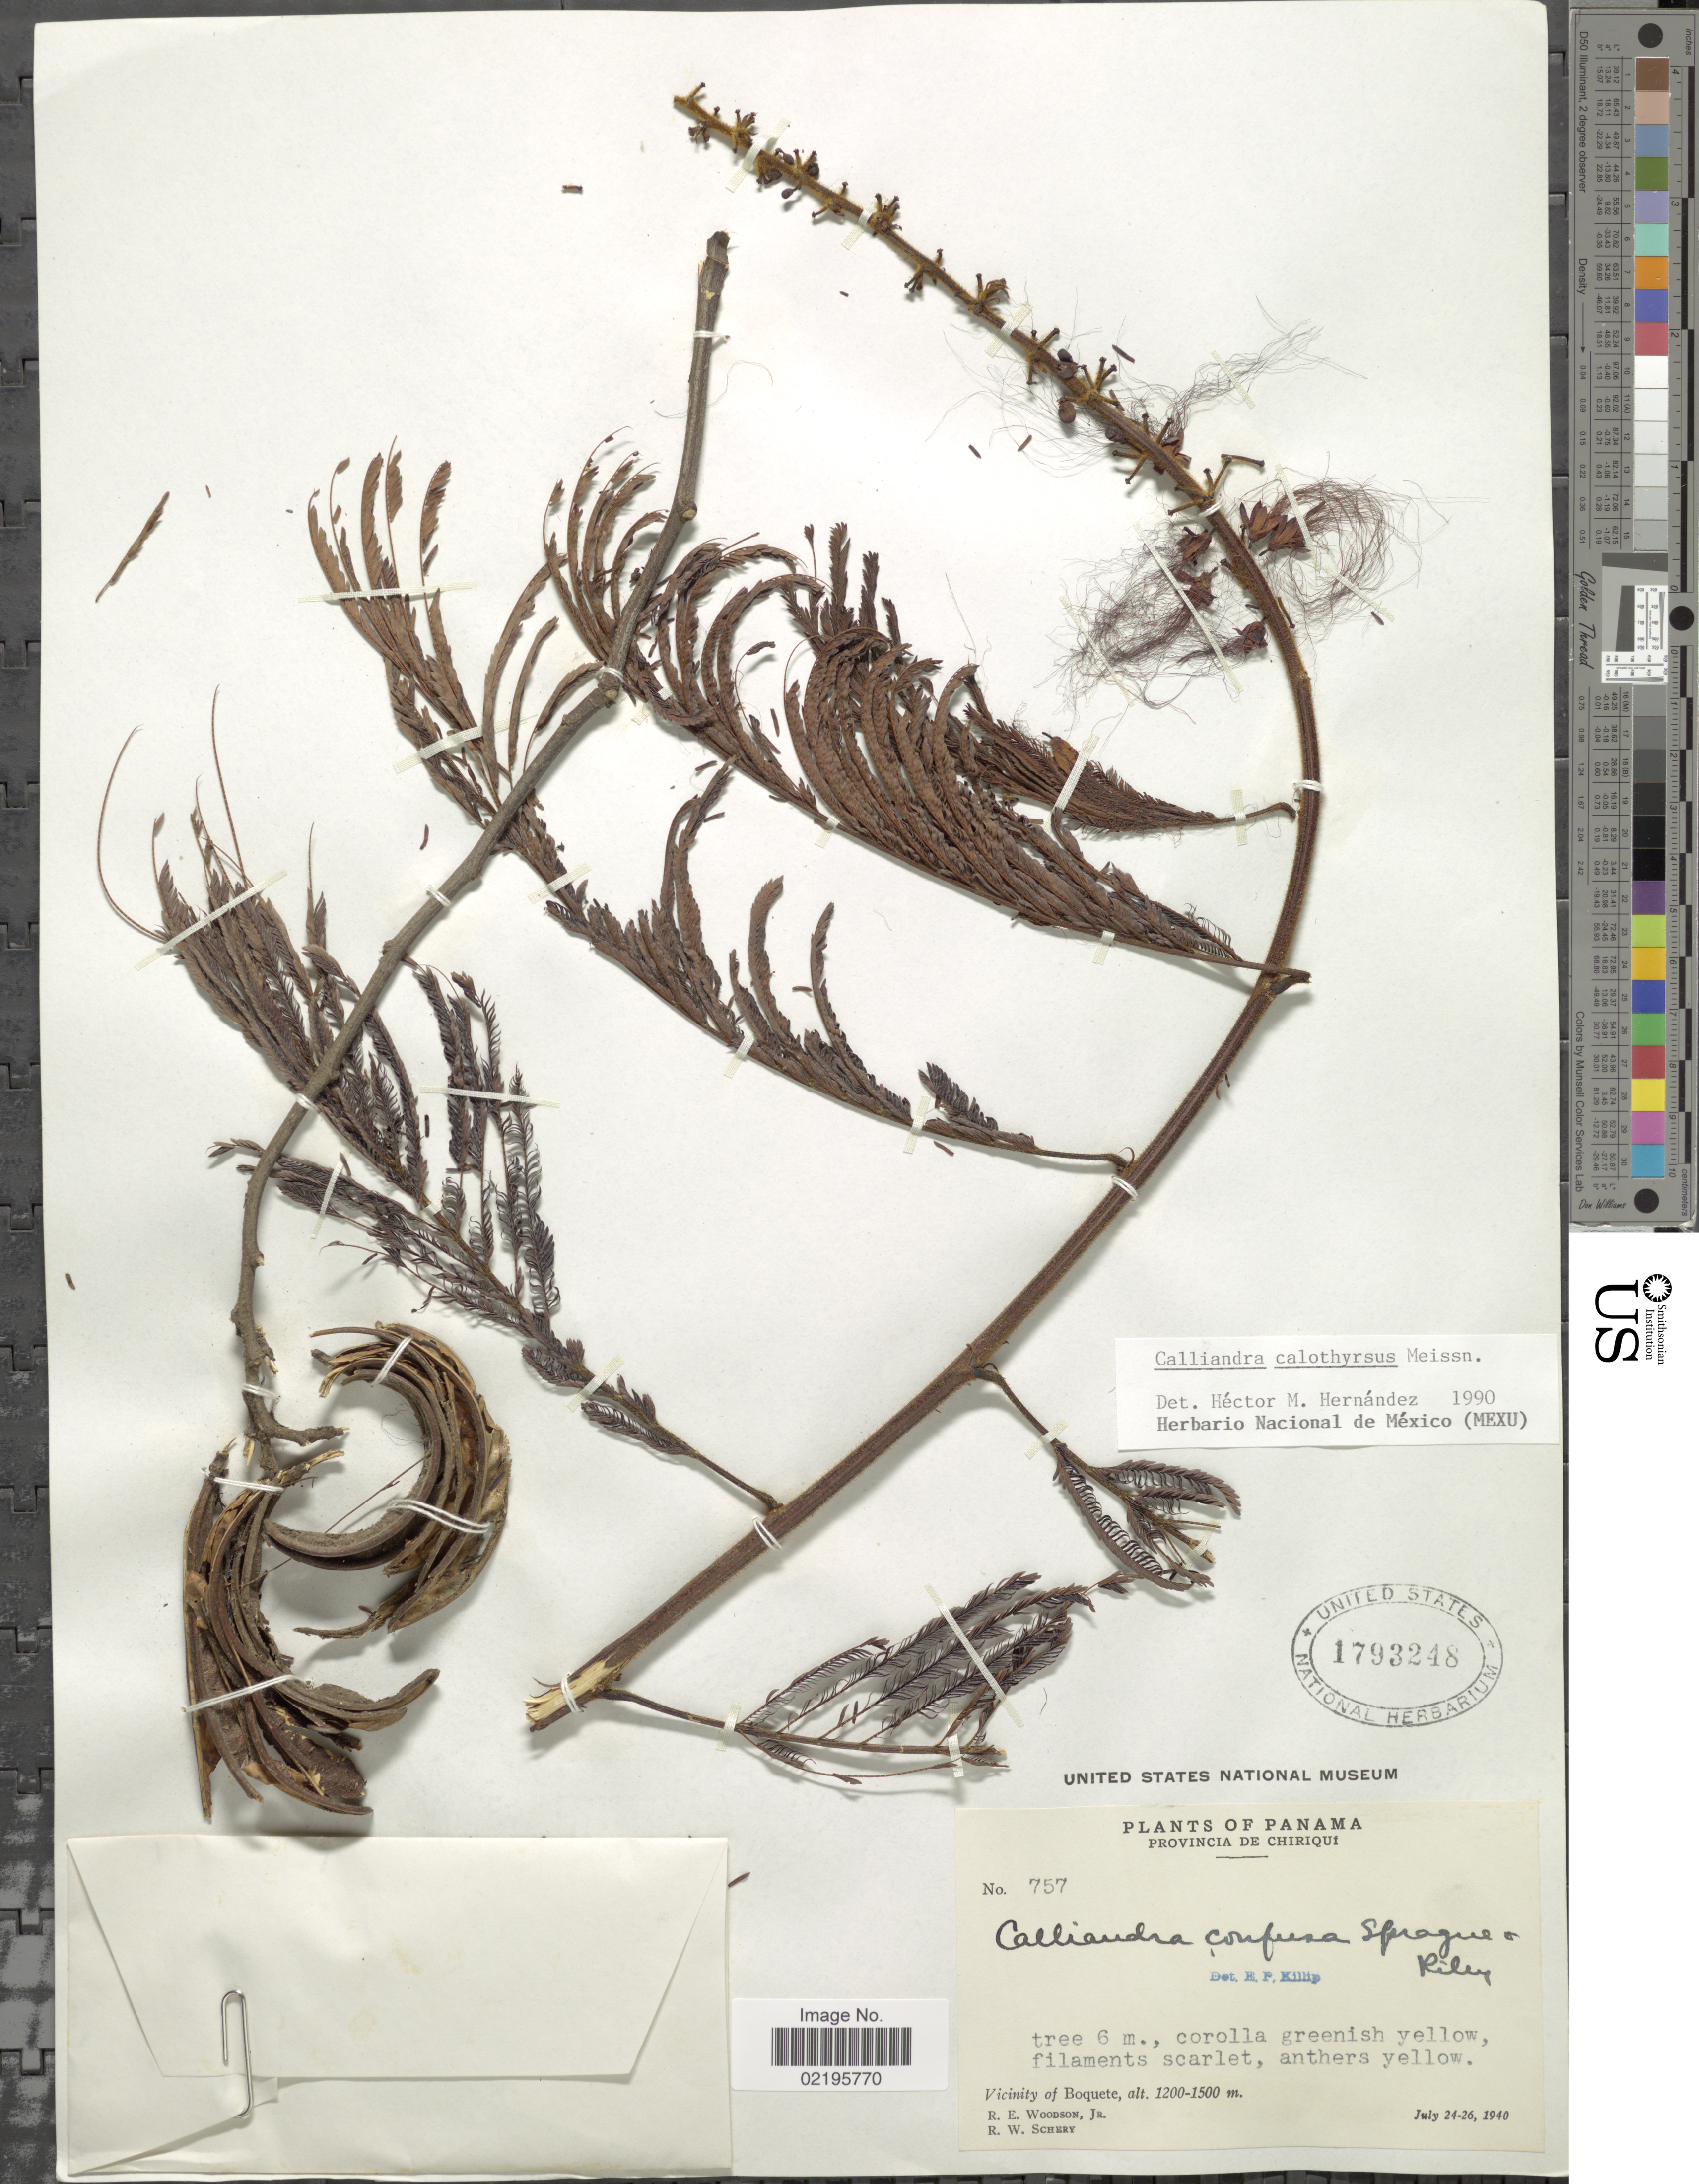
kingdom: Plantae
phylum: Tracheophyta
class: Magnoliopsida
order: Fabales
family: Fabaceae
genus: Calliandra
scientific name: Calliandra calothyrsus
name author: Meisn.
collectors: R. E. Woodson & R. W. Schery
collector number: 757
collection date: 1940-07-24/1940-07-26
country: Panama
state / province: Chiriqui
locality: Vicinity of Boquete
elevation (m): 1200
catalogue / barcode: US 1793248